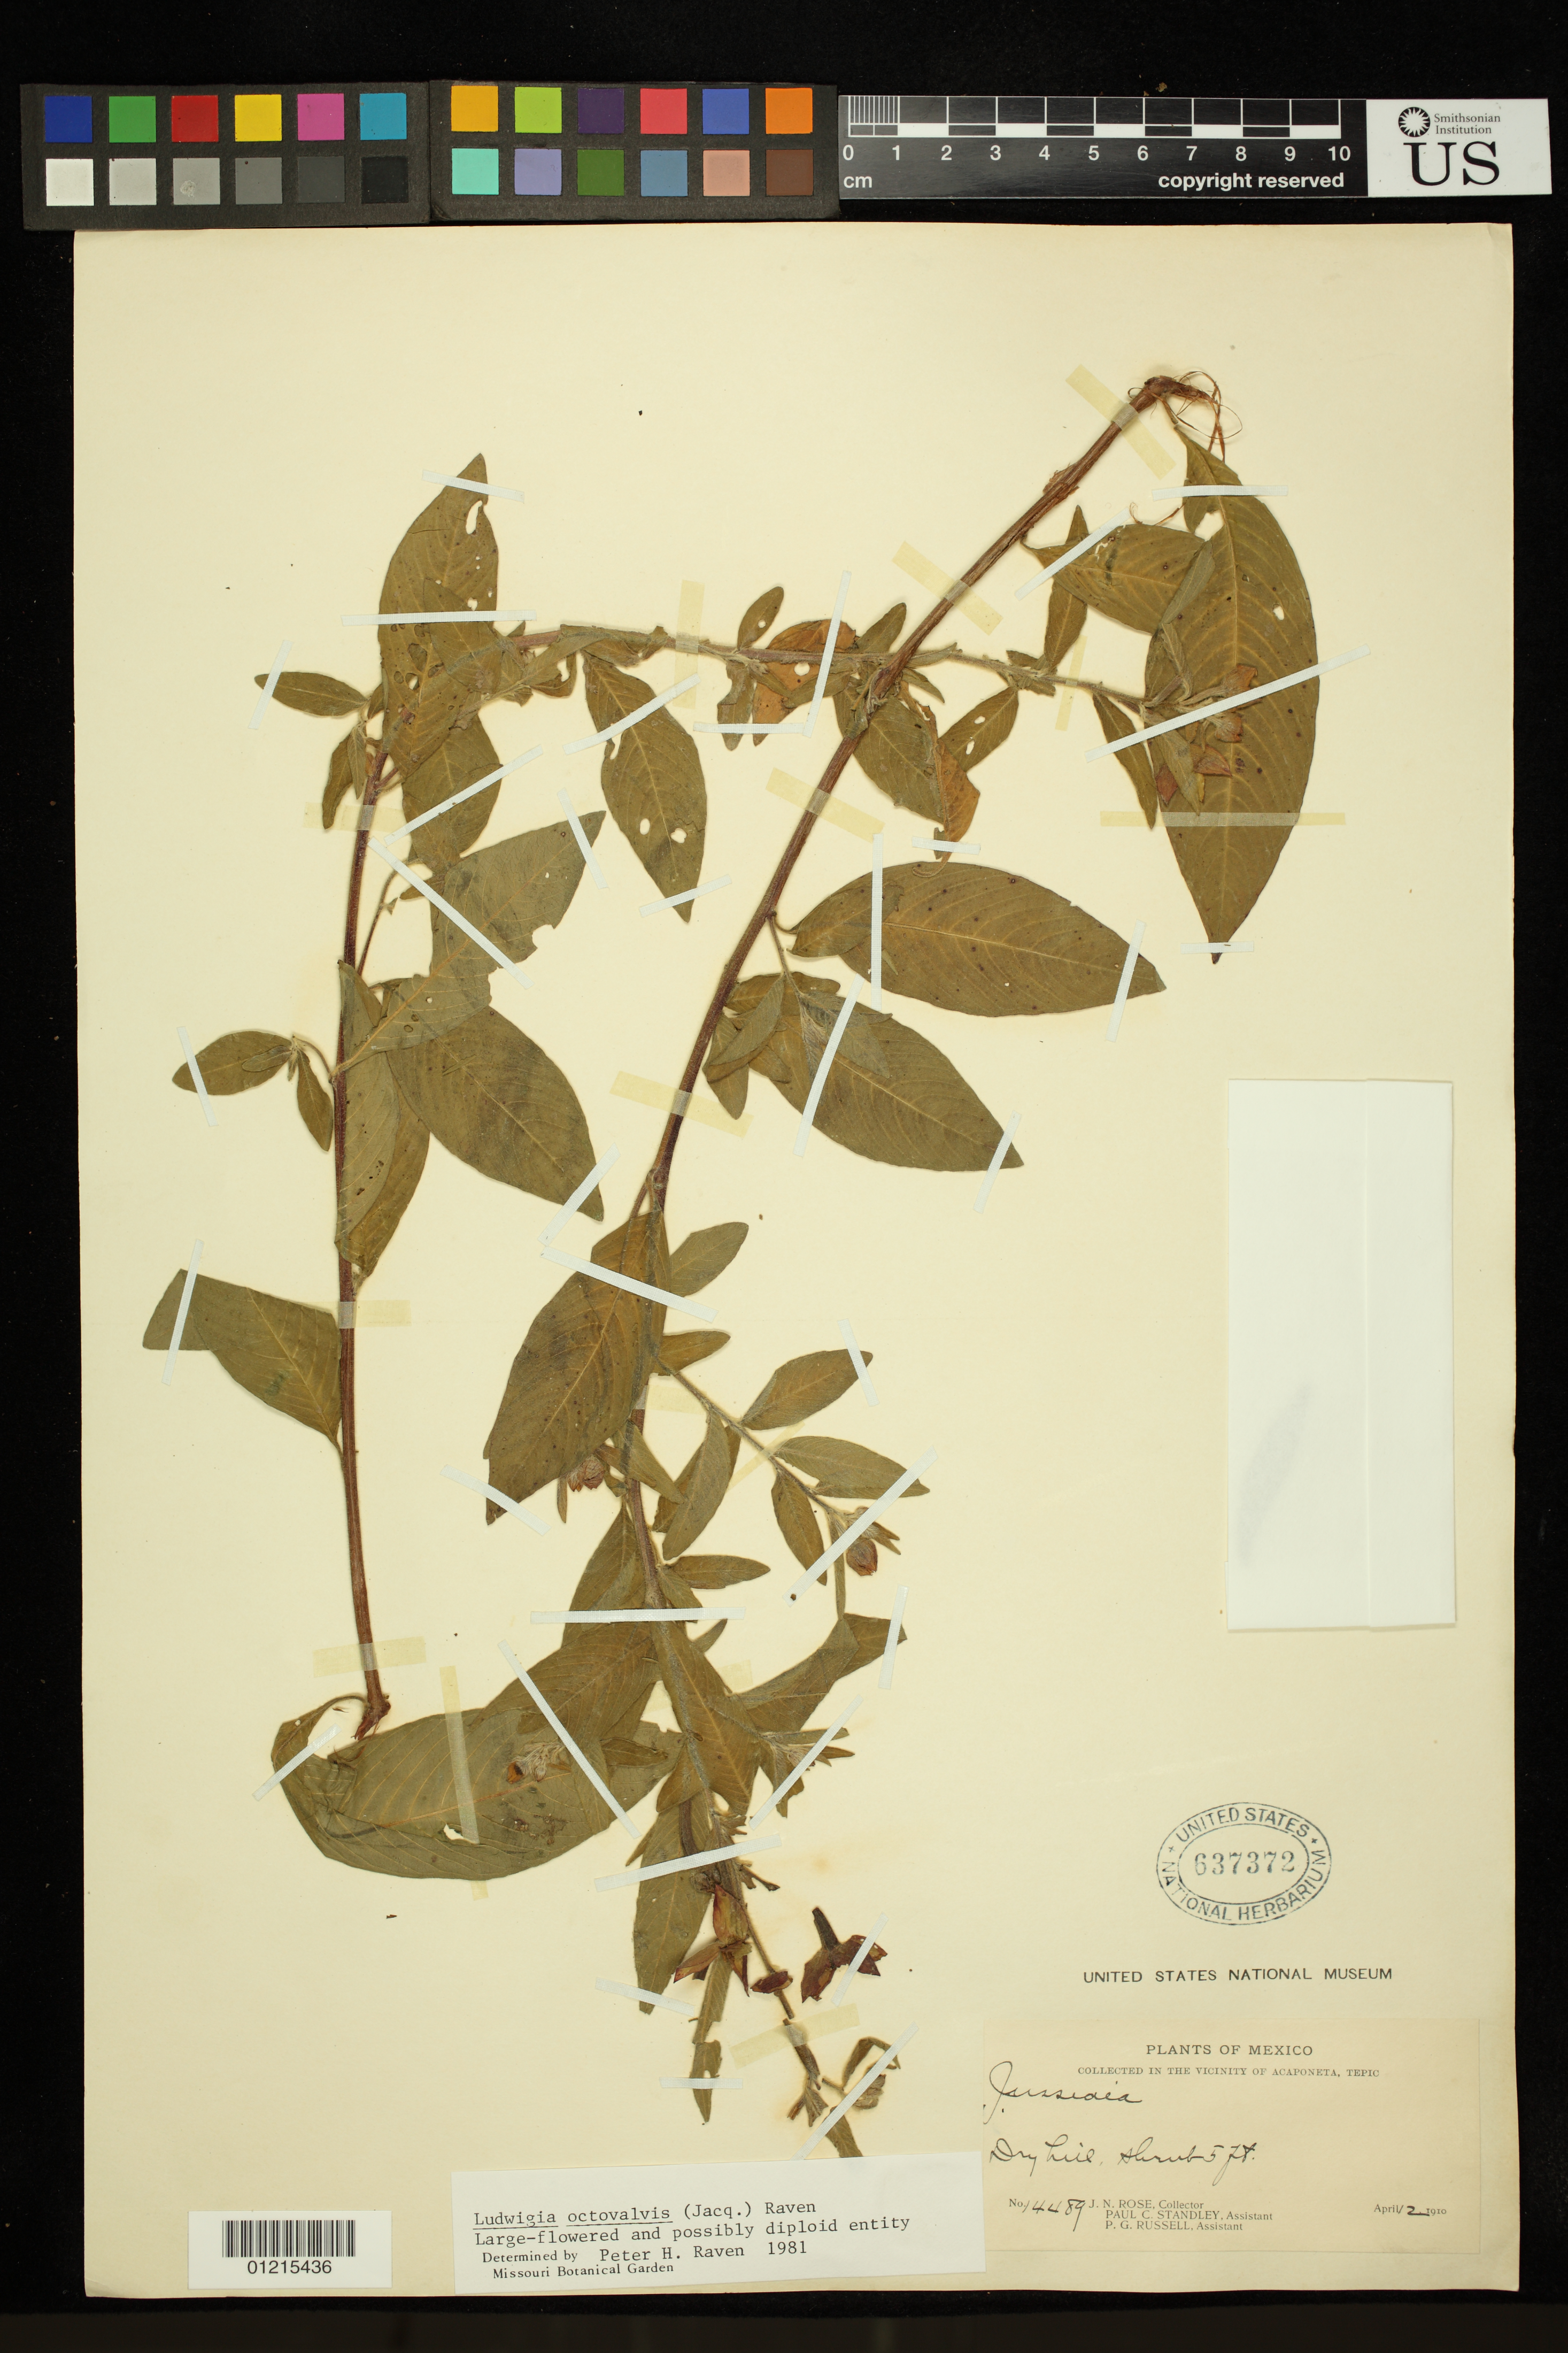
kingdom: Plantae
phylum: Tracheophyta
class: Magnoliopsida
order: Myrtales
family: Onagraceae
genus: Ludwigia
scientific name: Ludwigia octovalvis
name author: (Jacq.) P.H. Raven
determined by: Raven, P. H.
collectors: J. N. Rose, P. C. Standley & P. G. Russell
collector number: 14489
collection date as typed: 12 Apr 1910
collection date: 1910-04-12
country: Mexico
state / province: Nayarit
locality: In the vicinity of Acaponeta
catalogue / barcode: US 637372